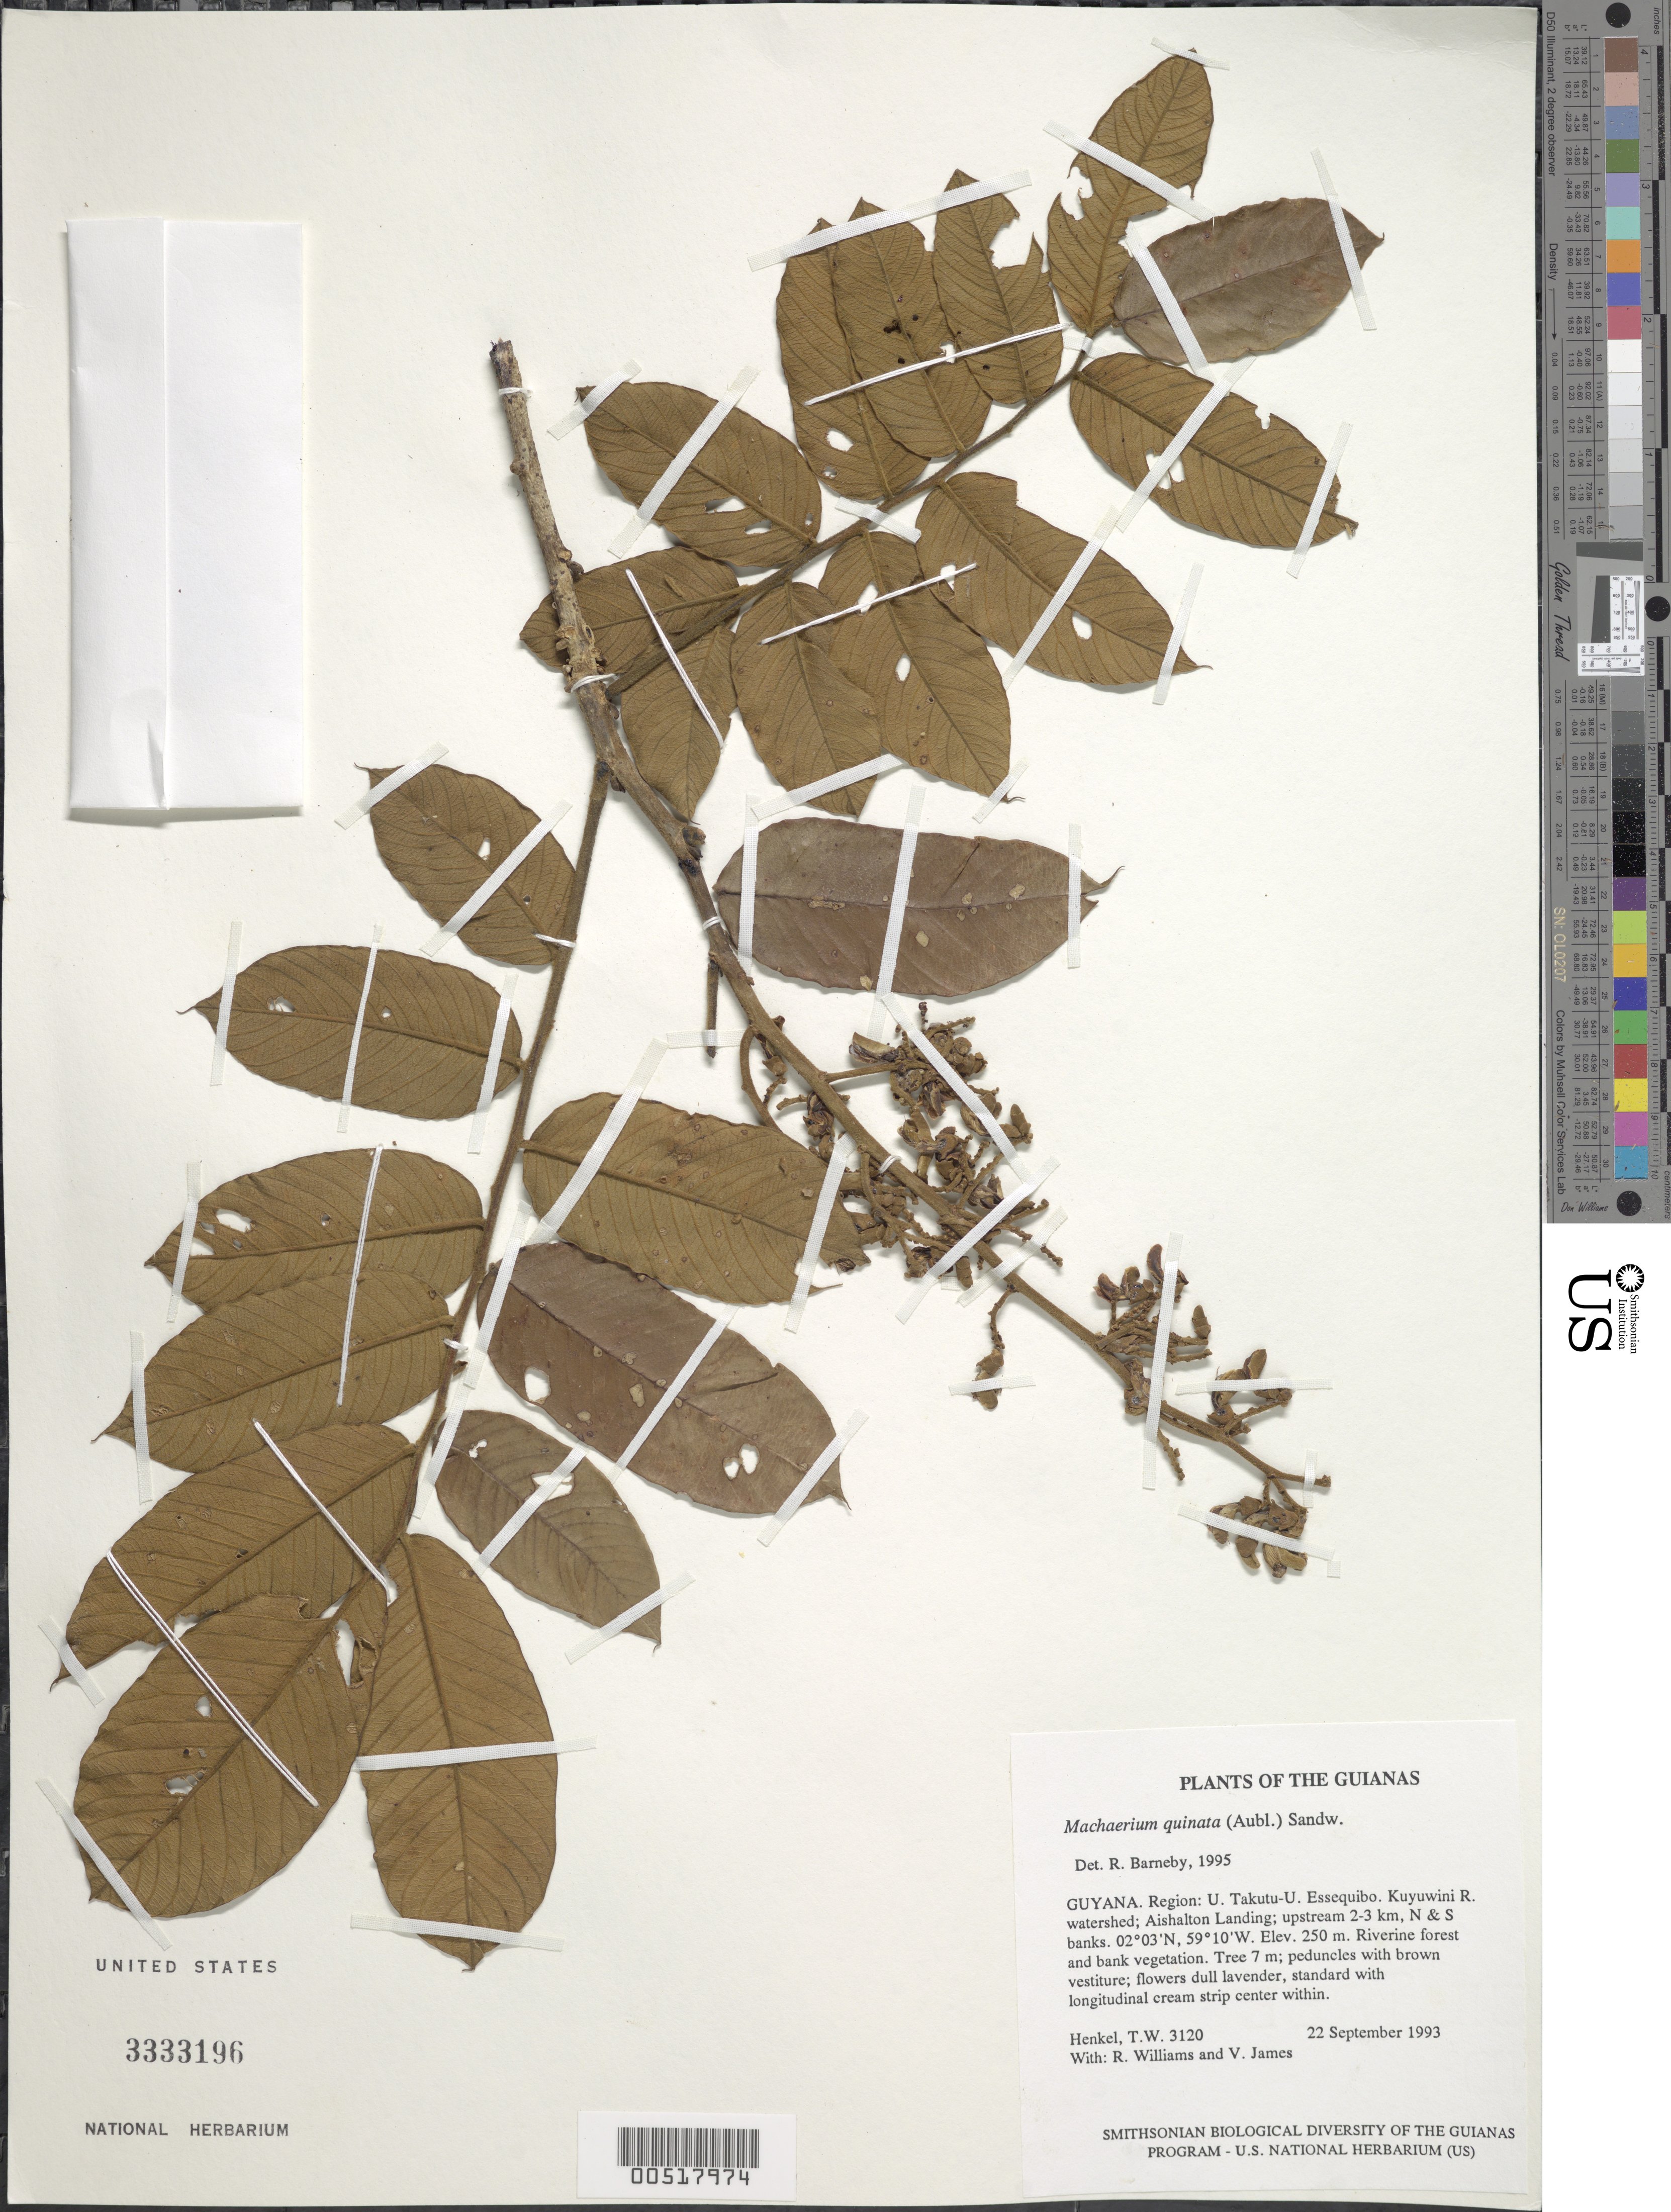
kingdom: Plantae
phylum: Tracheophyta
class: Magnoliopsida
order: Fabales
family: Fabaceae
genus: Machaerium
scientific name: Machaerium quinatum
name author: (Aubl.) Sandwith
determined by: Barneby, Rupert C., (NY)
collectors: T. Henkel, R. Williams & V. James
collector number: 3120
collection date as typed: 22 September 1993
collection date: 1993-09-22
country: Guyana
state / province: U. Takutu-U. Essequibo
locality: Kuyuwini R. watershed; Aishalton Landing; upstream 2-3 km, N & S banks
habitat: Riverine forest and bank vegetation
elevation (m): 250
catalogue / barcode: US 3333196